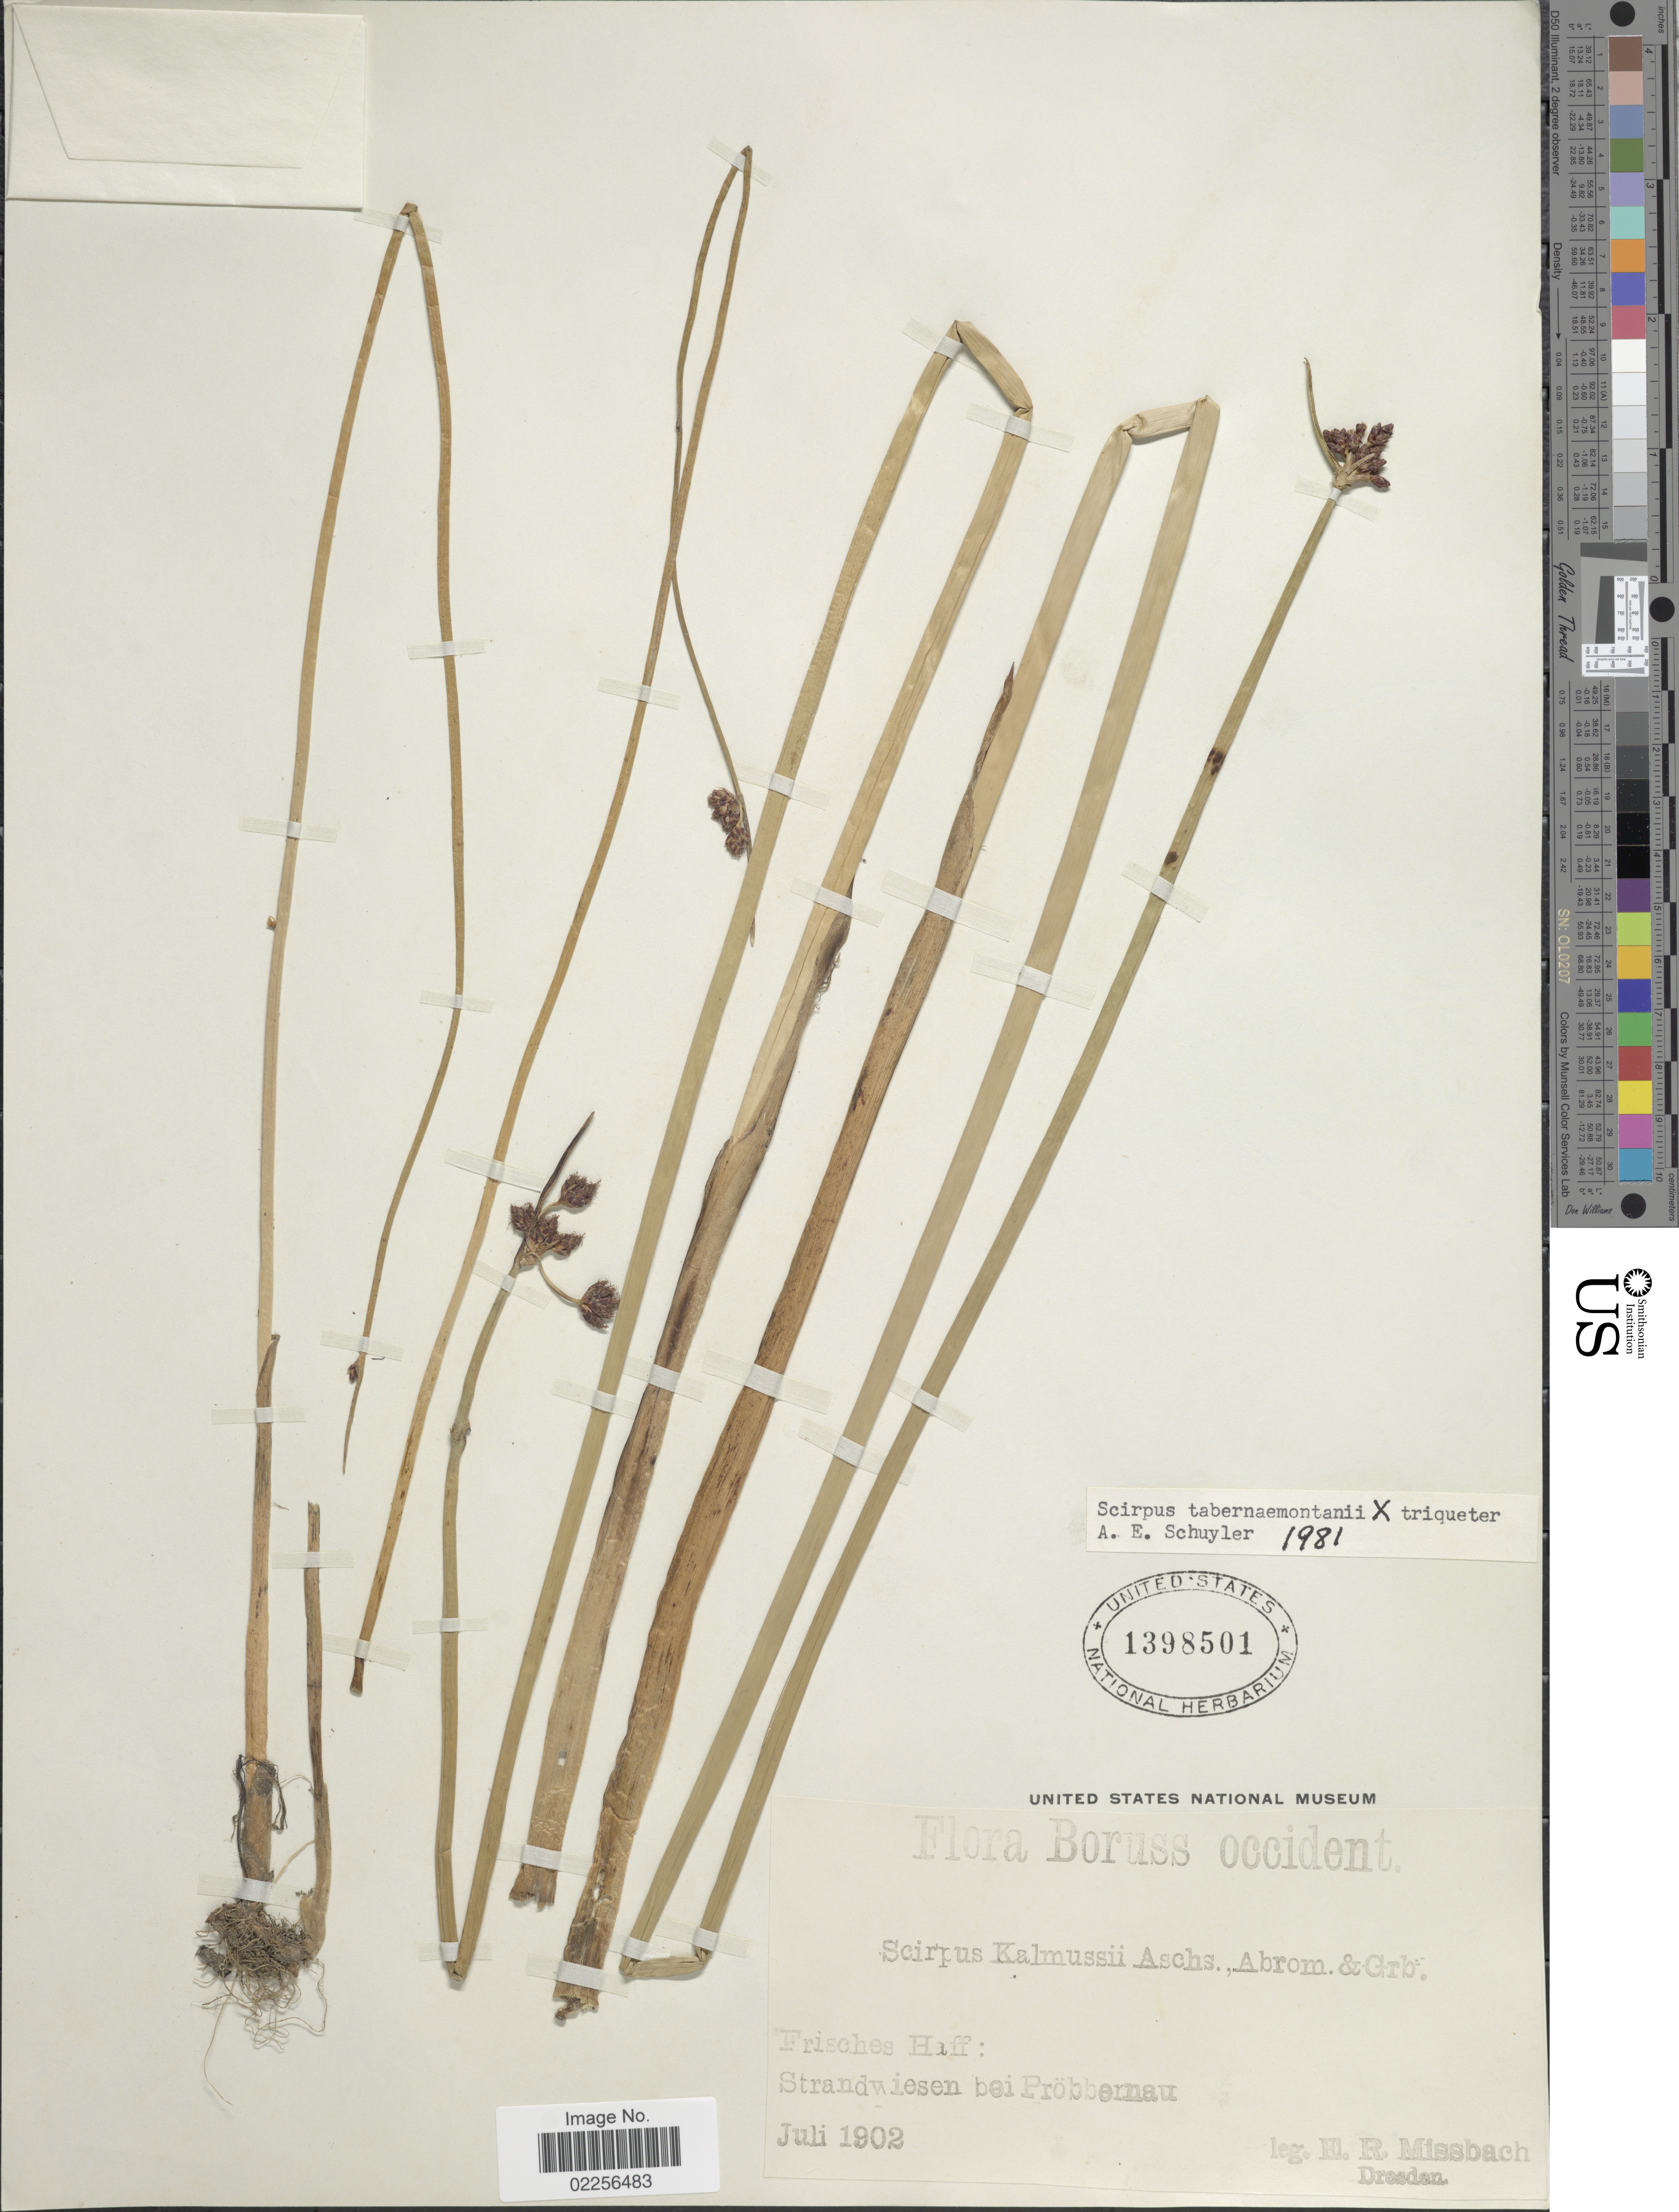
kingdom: Plantae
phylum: Tracheophyta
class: Liliopsida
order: Poales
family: Cyperaceae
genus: Schoenoplectus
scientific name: Schoenoplectus tabernaemontani x S. triqueter (L.) Palla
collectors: E. Missbach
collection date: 1902-07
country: Poland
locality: Boruss Occident, Frisches Haff, Strandwiesen bei Probbernau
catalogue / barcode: US 1398501